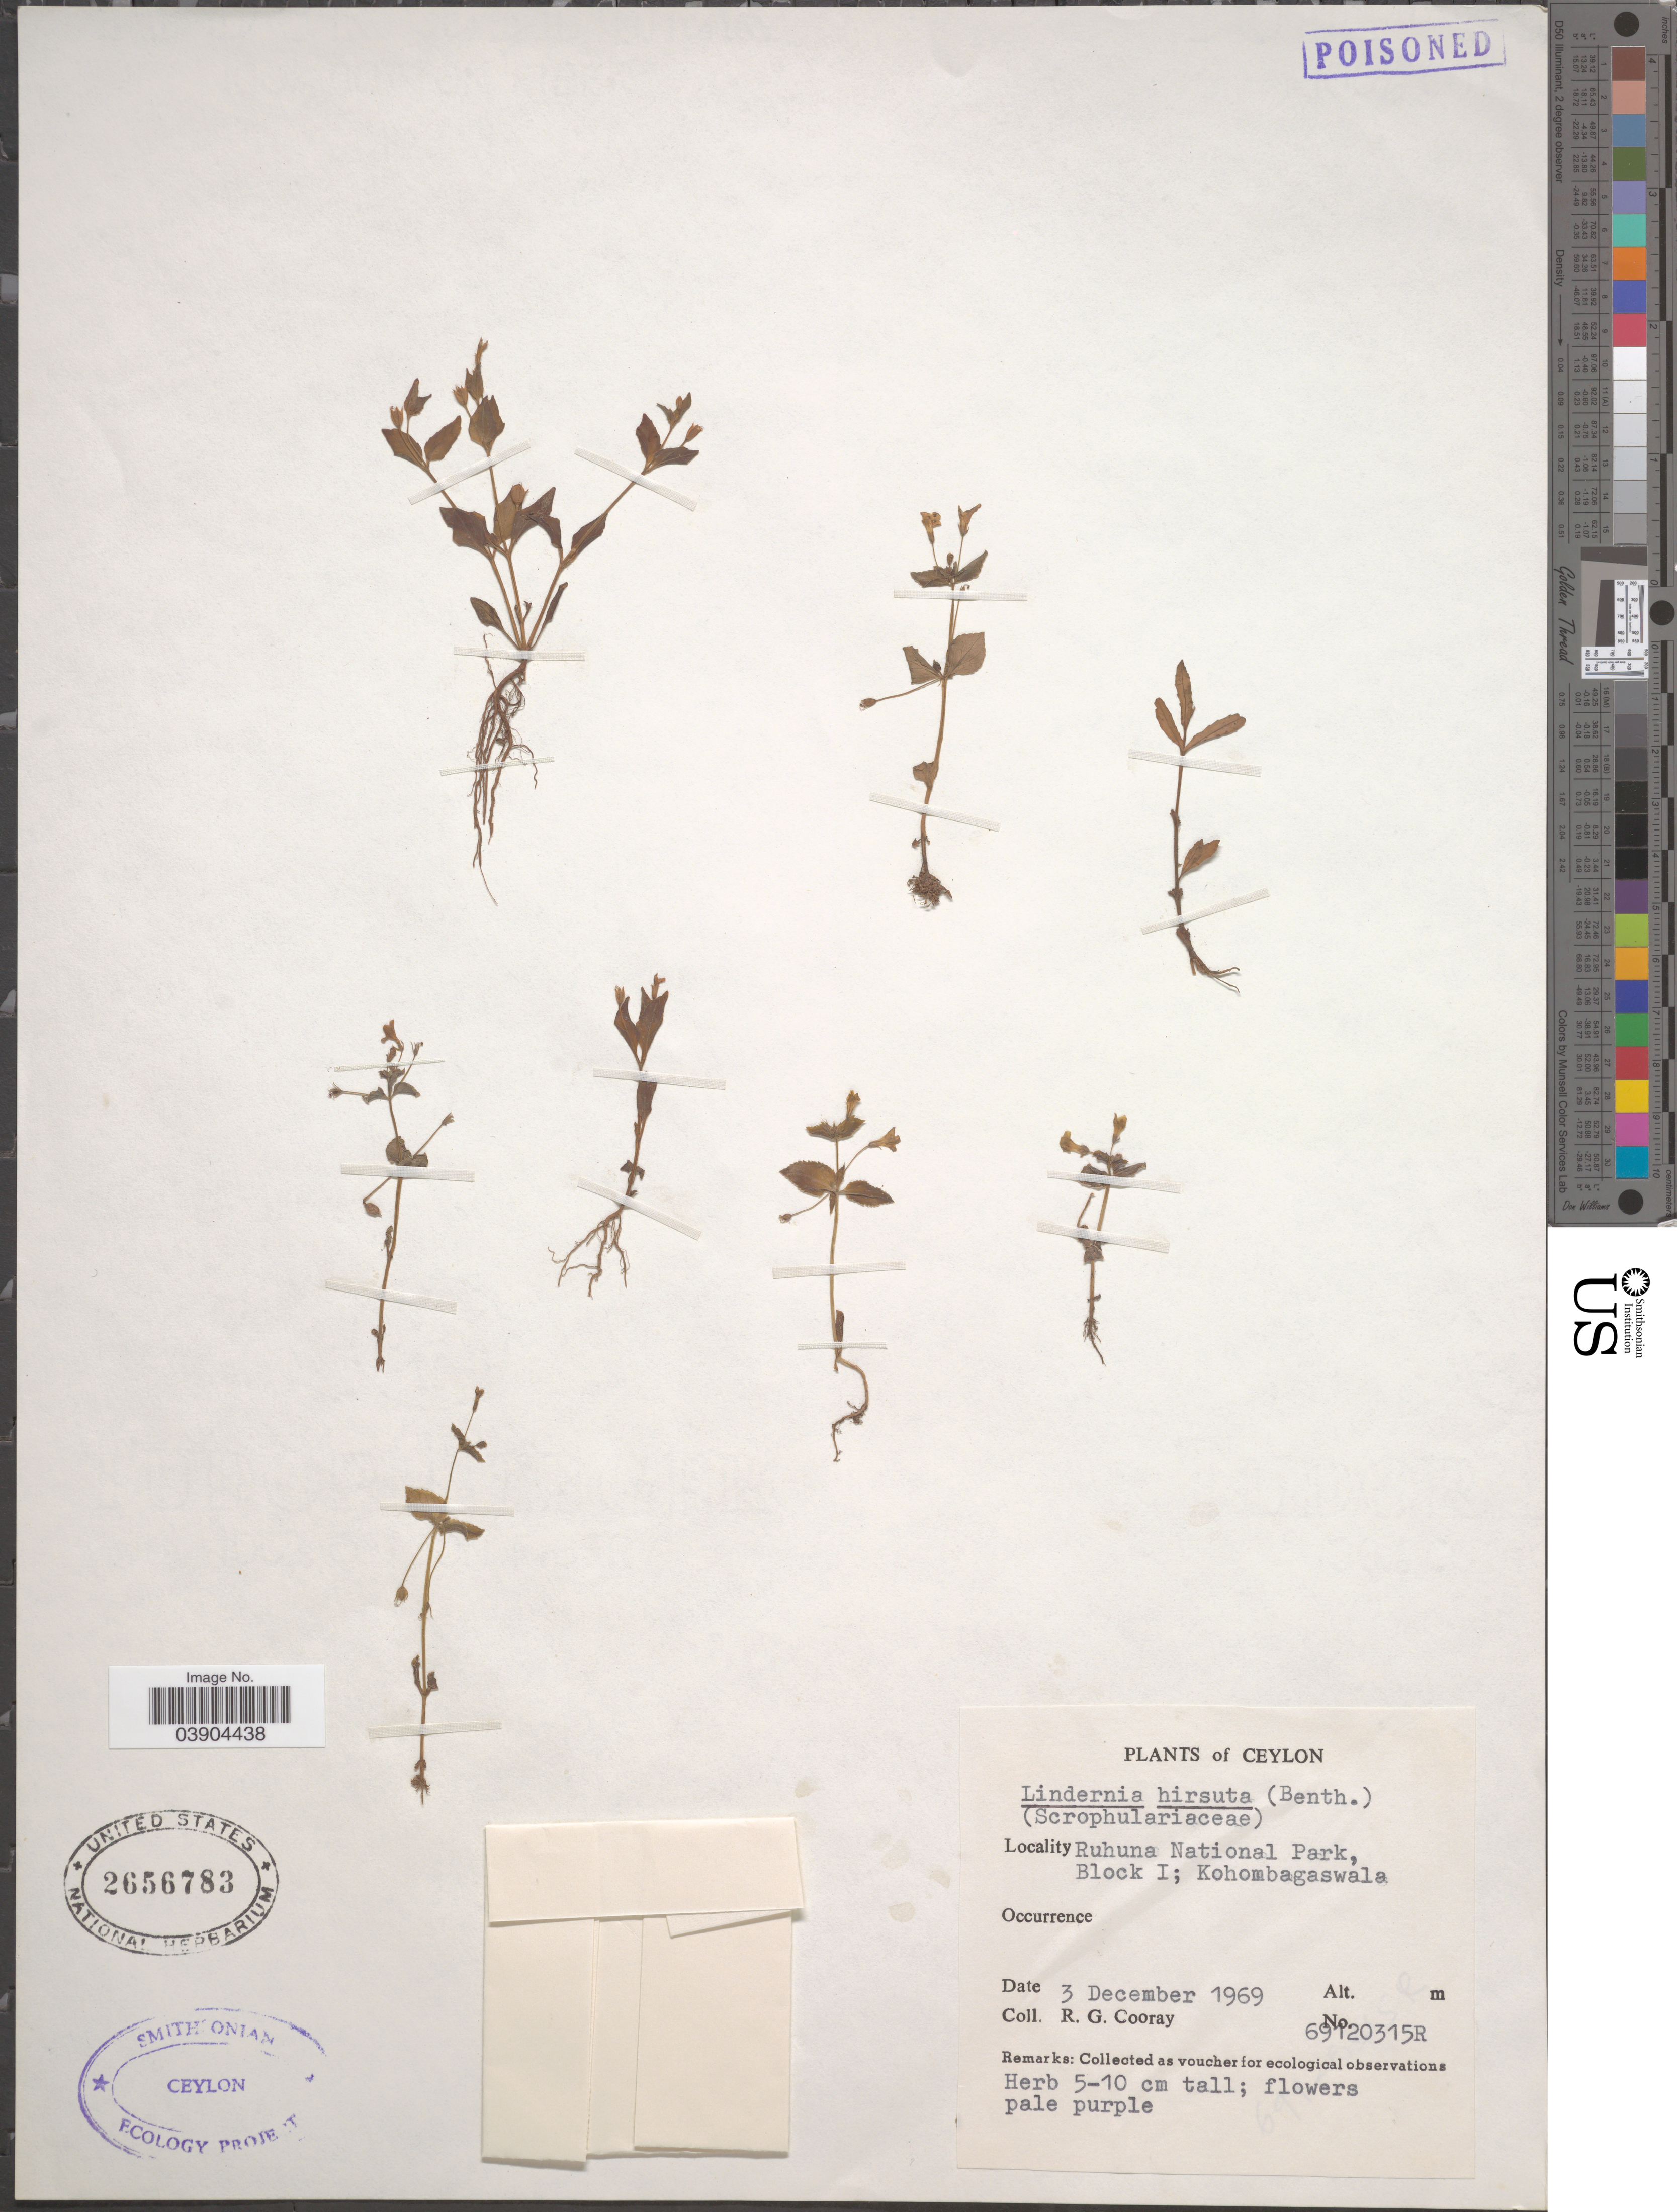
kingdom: Plantae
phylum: Tracheophyta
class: Magnoliopsida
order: Lamiales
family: Linderniaceae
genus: Lindernia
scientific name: Lindernia hirsuta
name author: (Benth.) Wettst.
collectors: R. Cooray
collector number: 69120315R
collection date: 1969-12-03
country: Sri Lanka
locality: Ceylon. Ruhuna National Park, Block I; Kohombagaswala.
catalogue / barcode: US 2656783